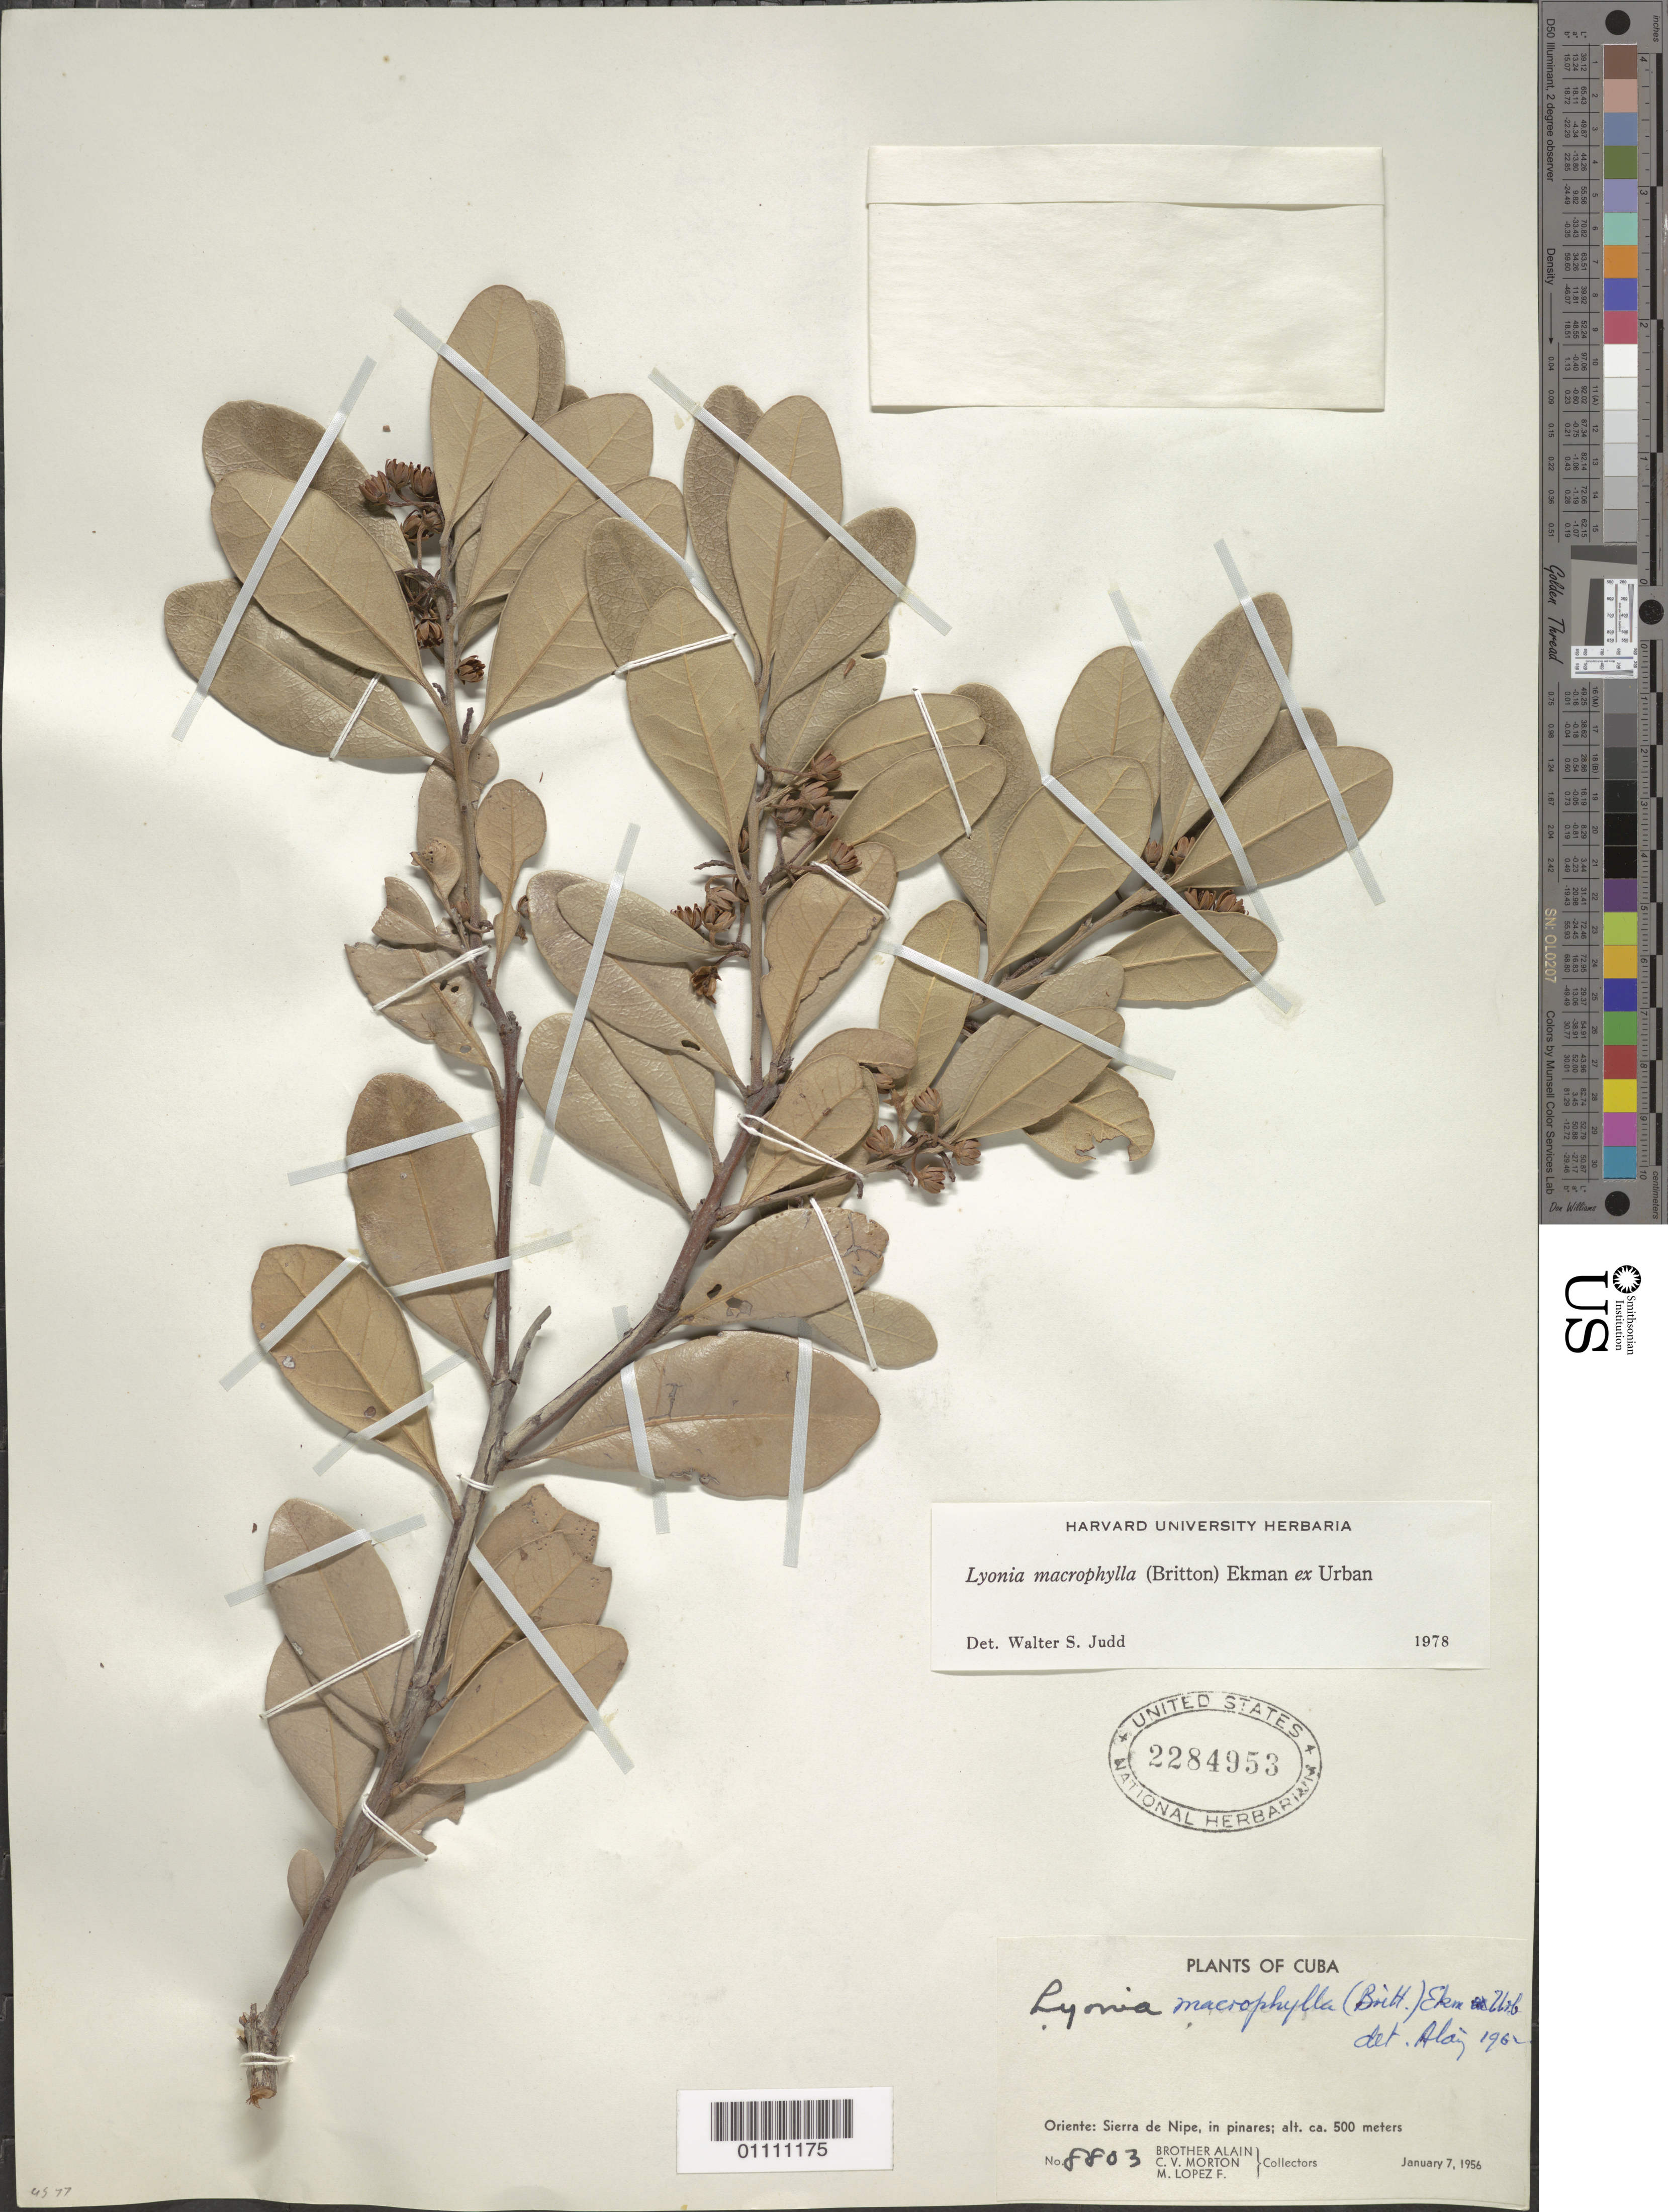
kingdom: Plantae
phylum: Tracheophyta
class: Magnoliopsida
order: Ericales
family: Ericaceae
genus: Lyonia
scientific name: Lyonia macrophylla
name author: (Britton) Ekman ex Urb.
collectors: A. H. Liogier, C. V. Morton & M. López Figueiras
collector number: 8803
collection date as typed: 07 Jan 1956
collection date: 1956-01-07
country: Cuba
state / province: Holguín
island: Cuba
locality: Sierra de Nipe, in pinares [Oriente]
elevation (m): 500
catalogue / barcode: US 2284953